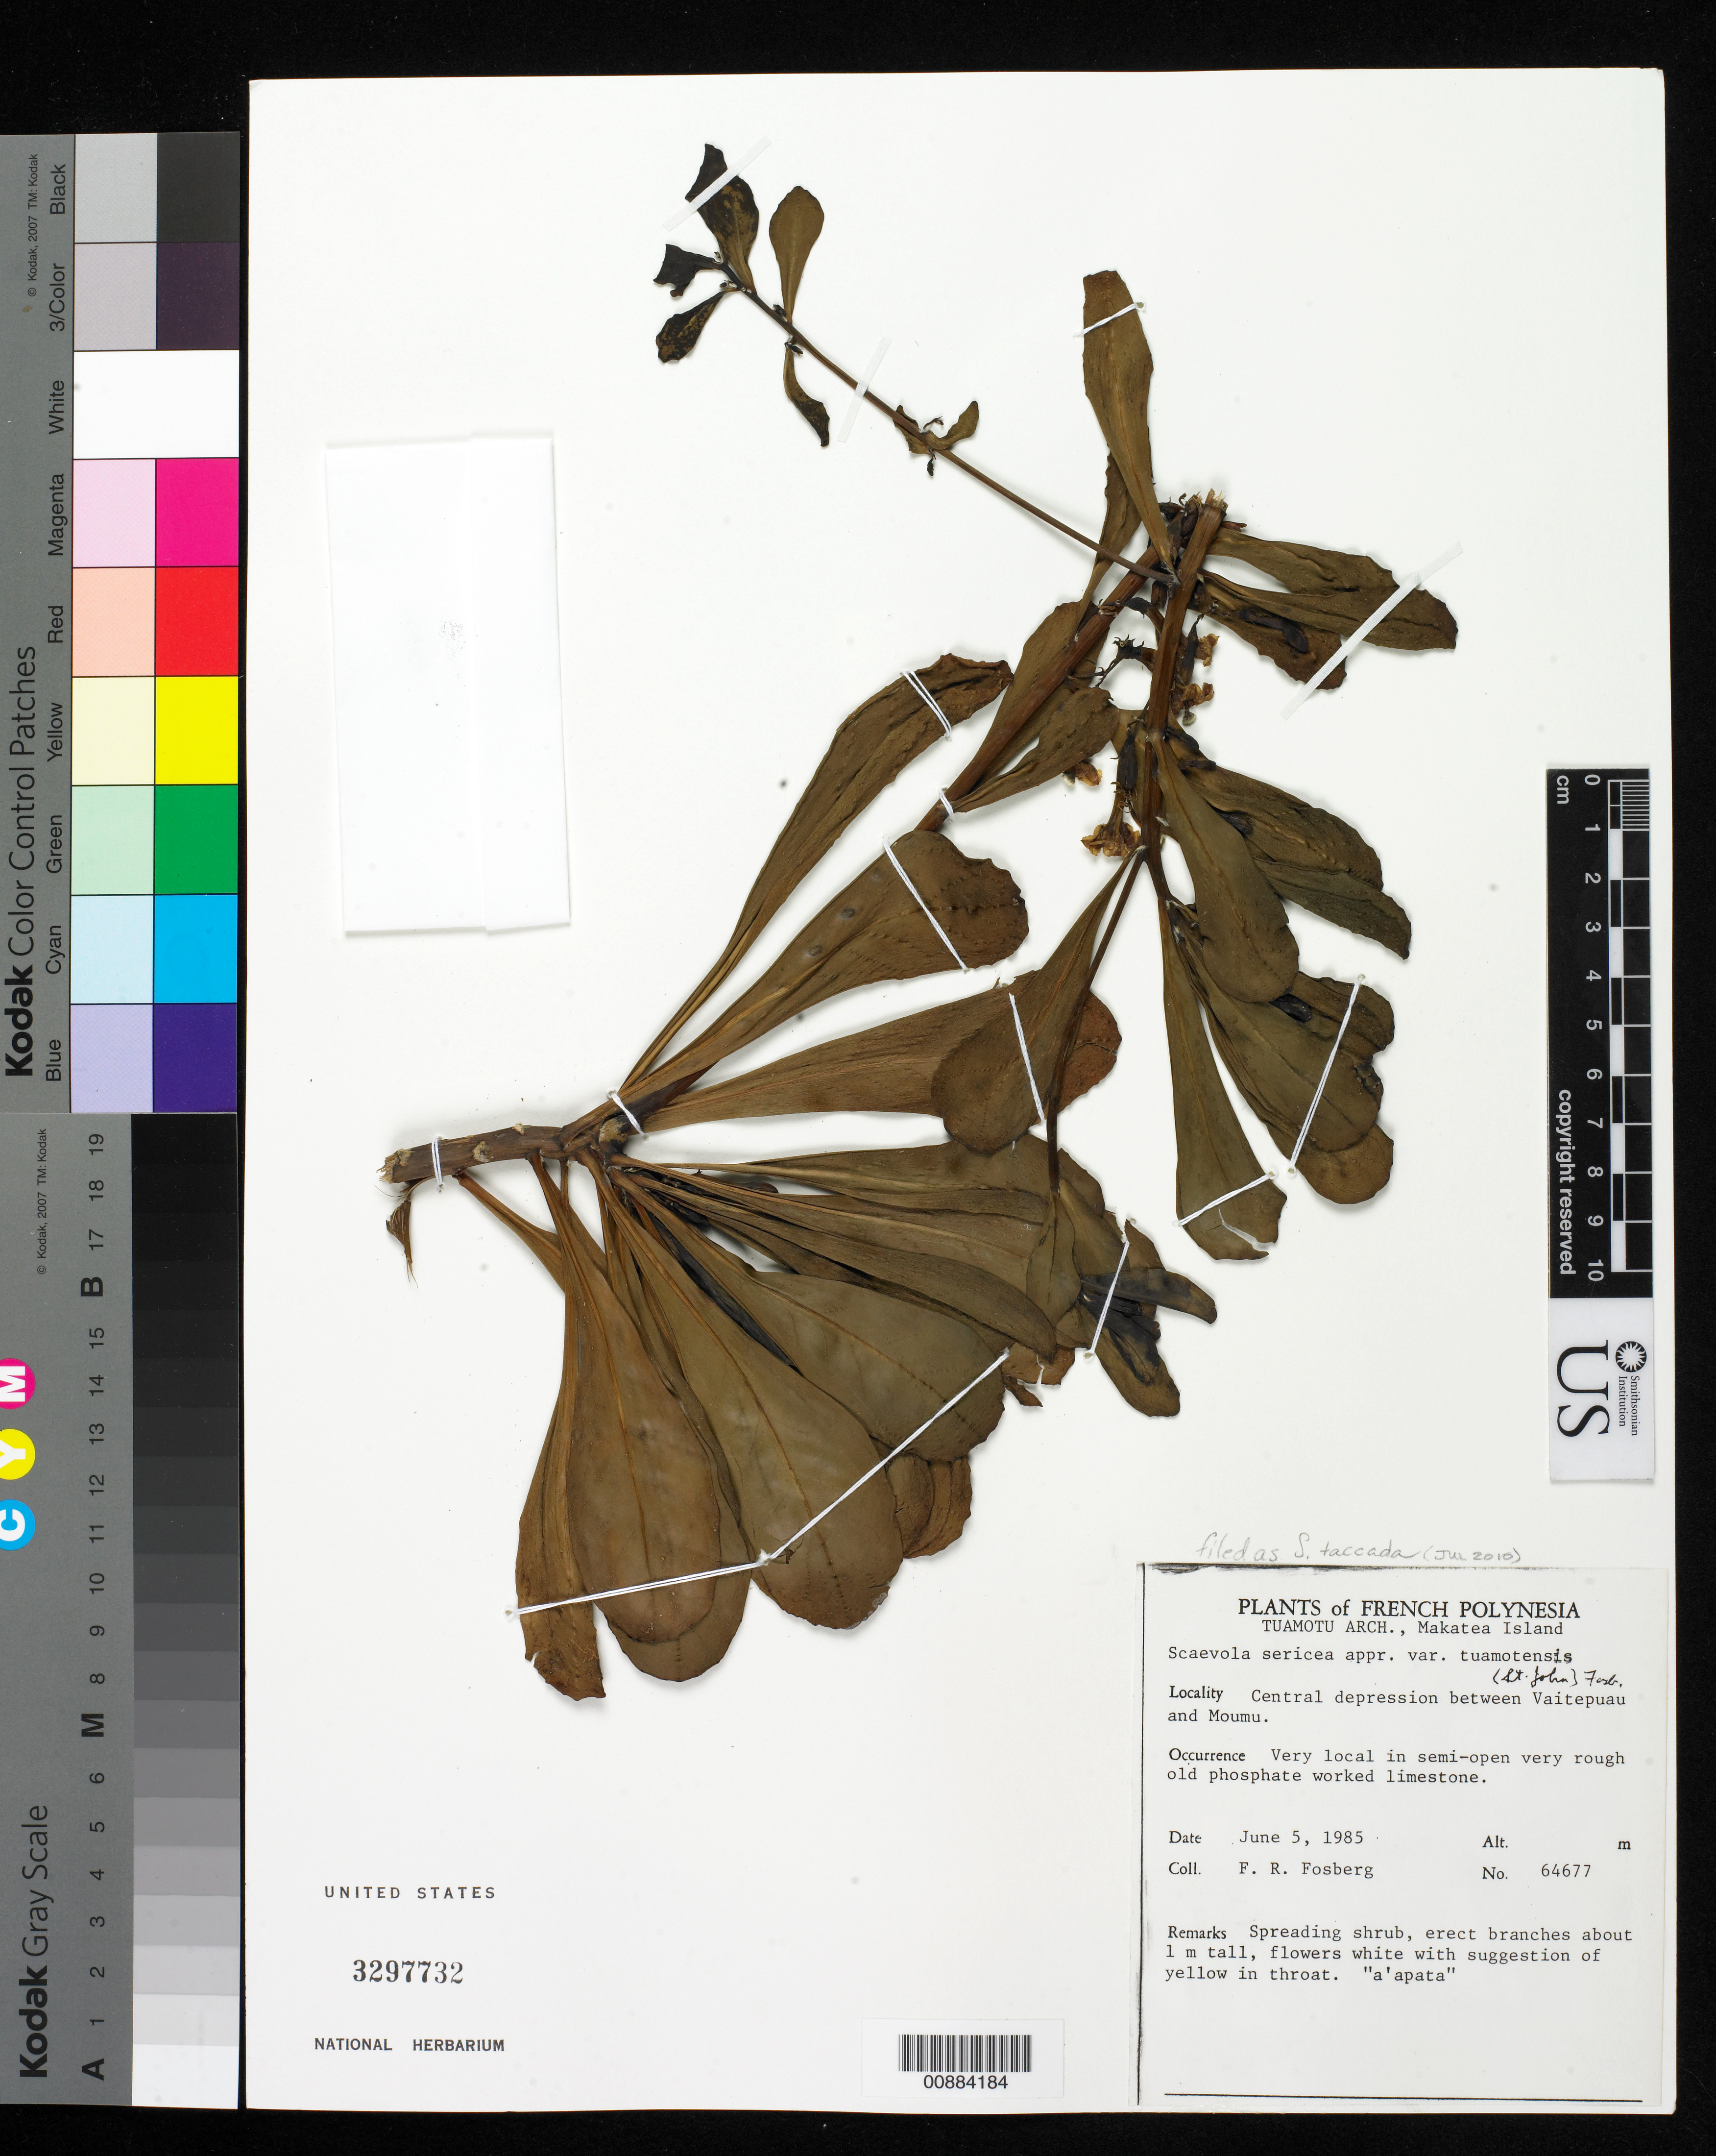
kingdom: Plantae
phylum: Tracheophyta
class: Magnoliopsida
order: Asterales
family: Goodeniaceae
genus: Scaevola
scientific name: Scaevola taccada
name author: (Gaertn.) Roxb.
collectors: F. R. Fosberg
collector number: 64677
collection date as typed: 05 Jun 1985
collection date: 1985-06-05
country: French Polynesia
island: Makatea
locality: Central depression betw Vaitepuau and Moumu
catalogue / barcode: US 3297732